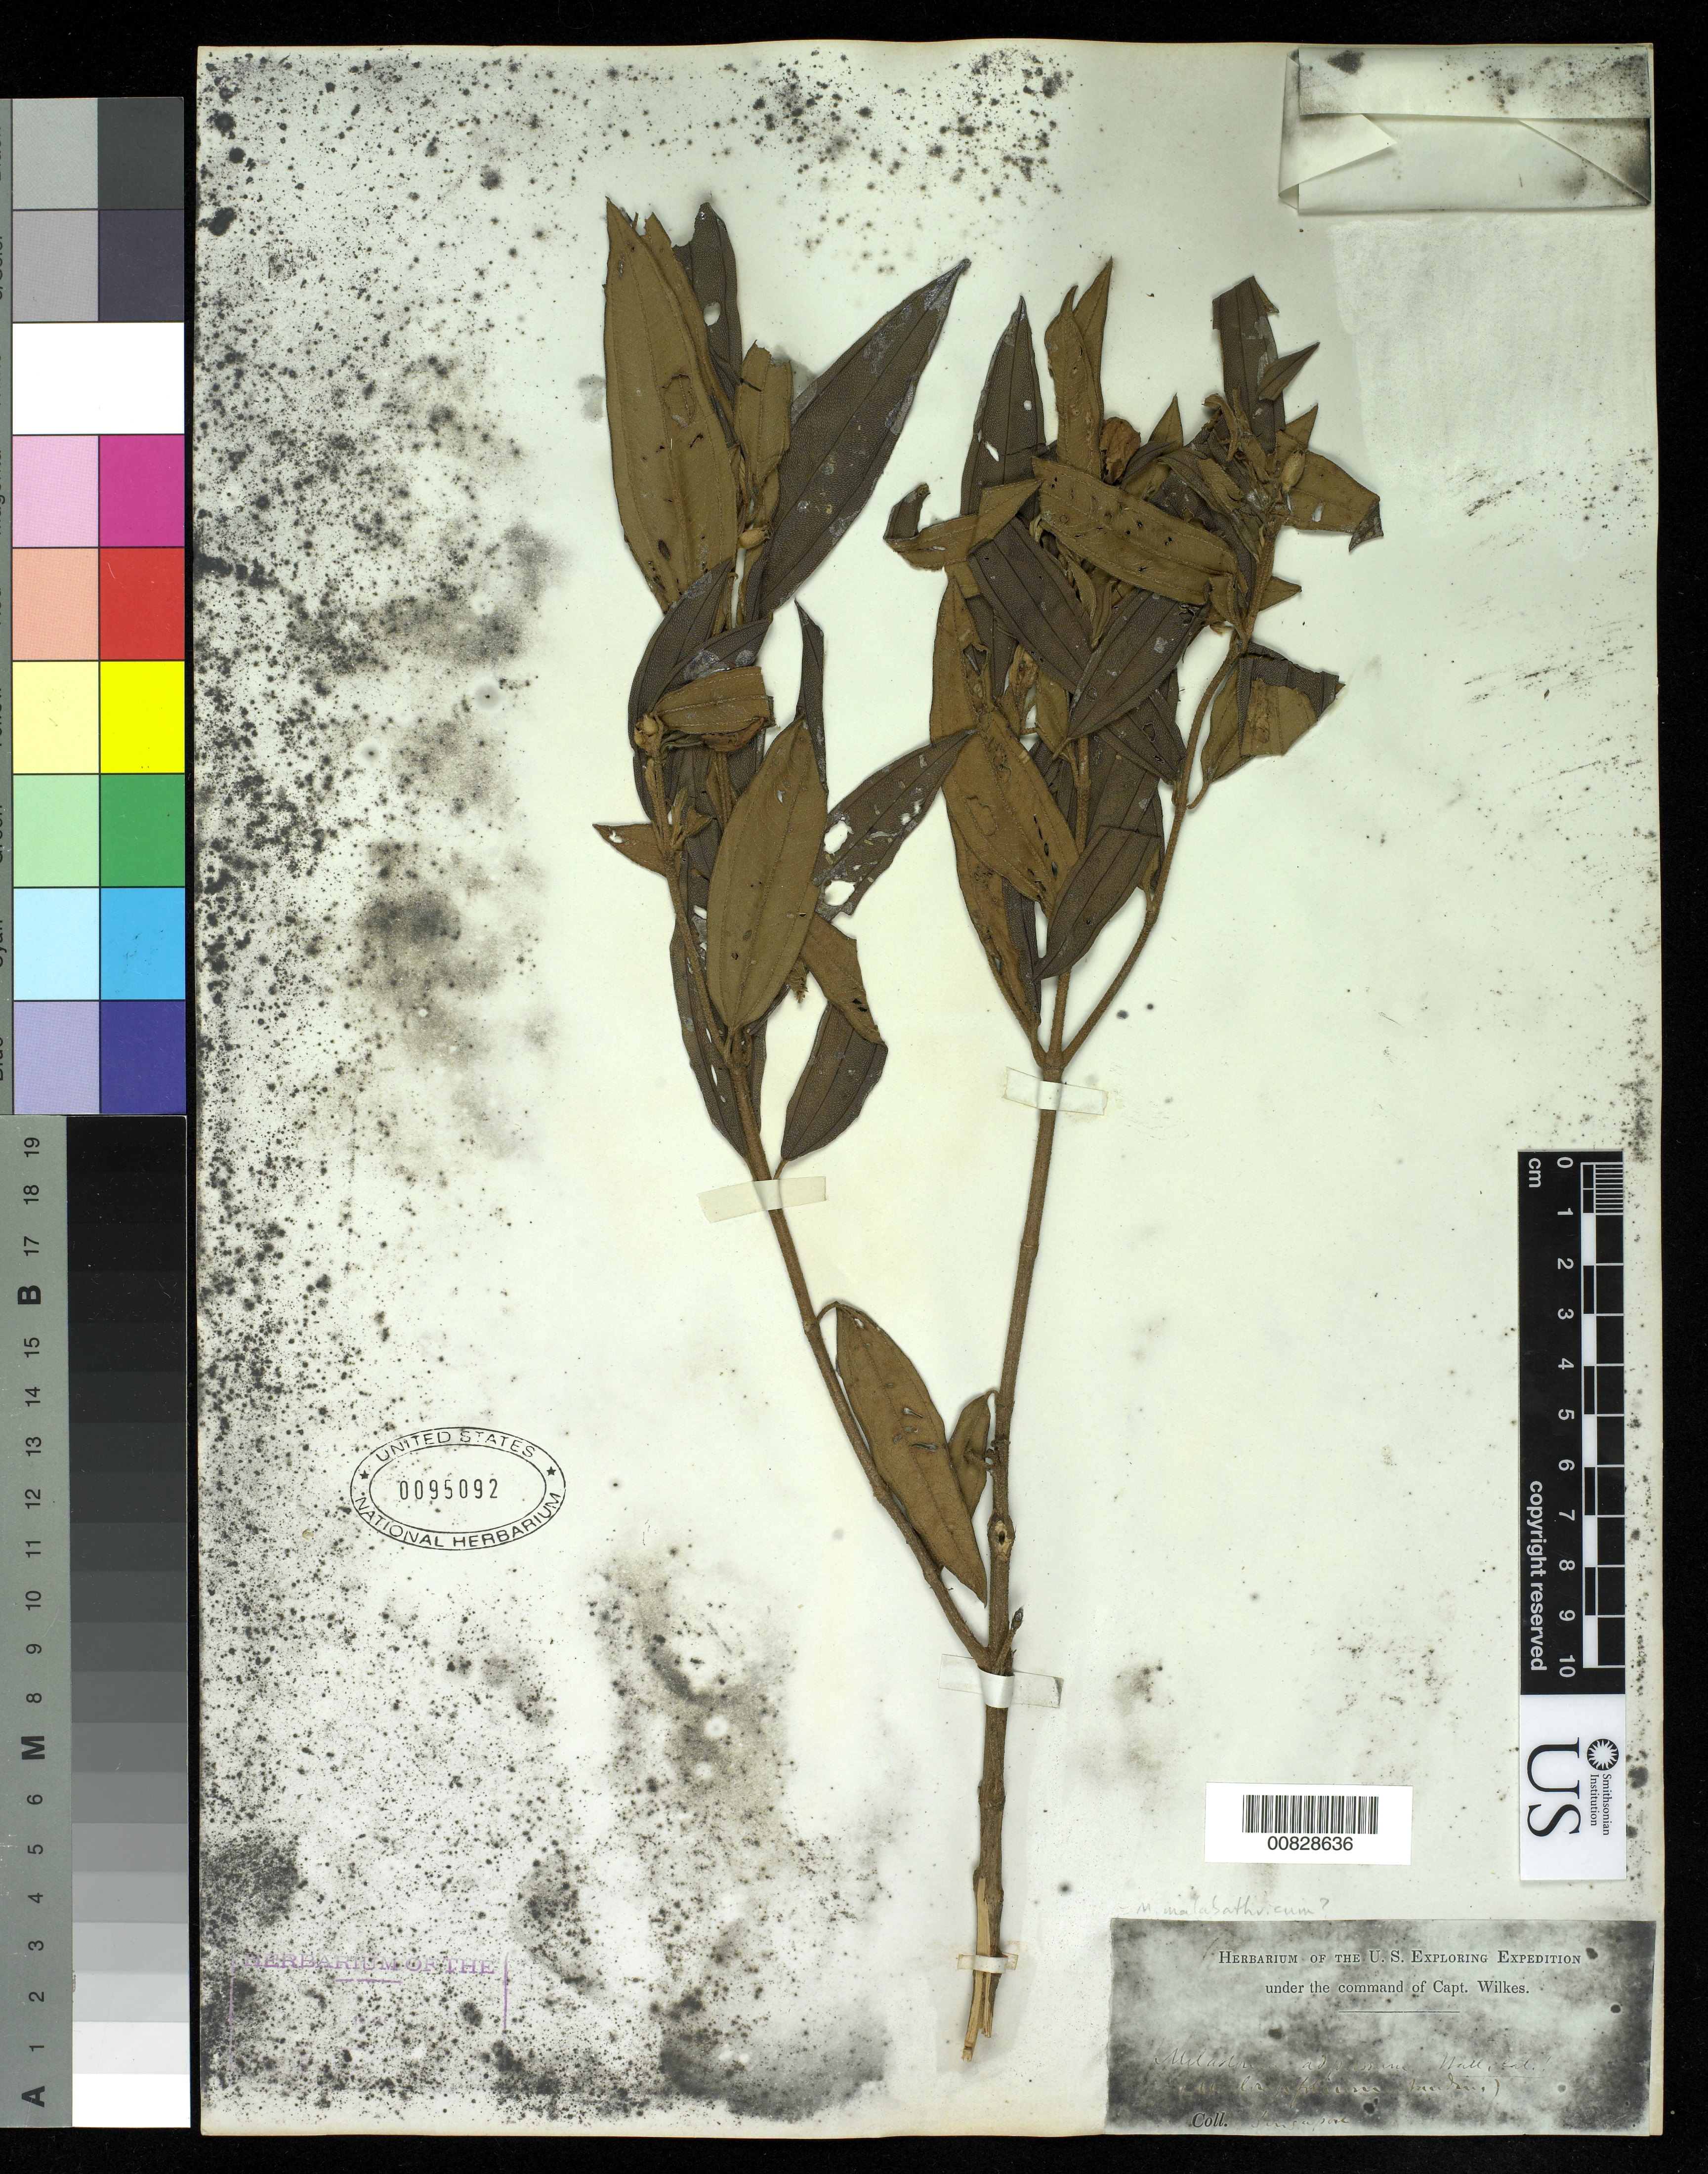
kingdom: Plantae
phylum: Tracheophyta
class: Magnoliopsida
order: Myrtales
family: Melastomataceae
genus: Melastoma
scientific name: Melastoma malabathricum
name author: L.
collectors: Wilkes Explor. Exped.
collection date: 1838/1842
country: Singapore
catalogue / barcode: US 95092